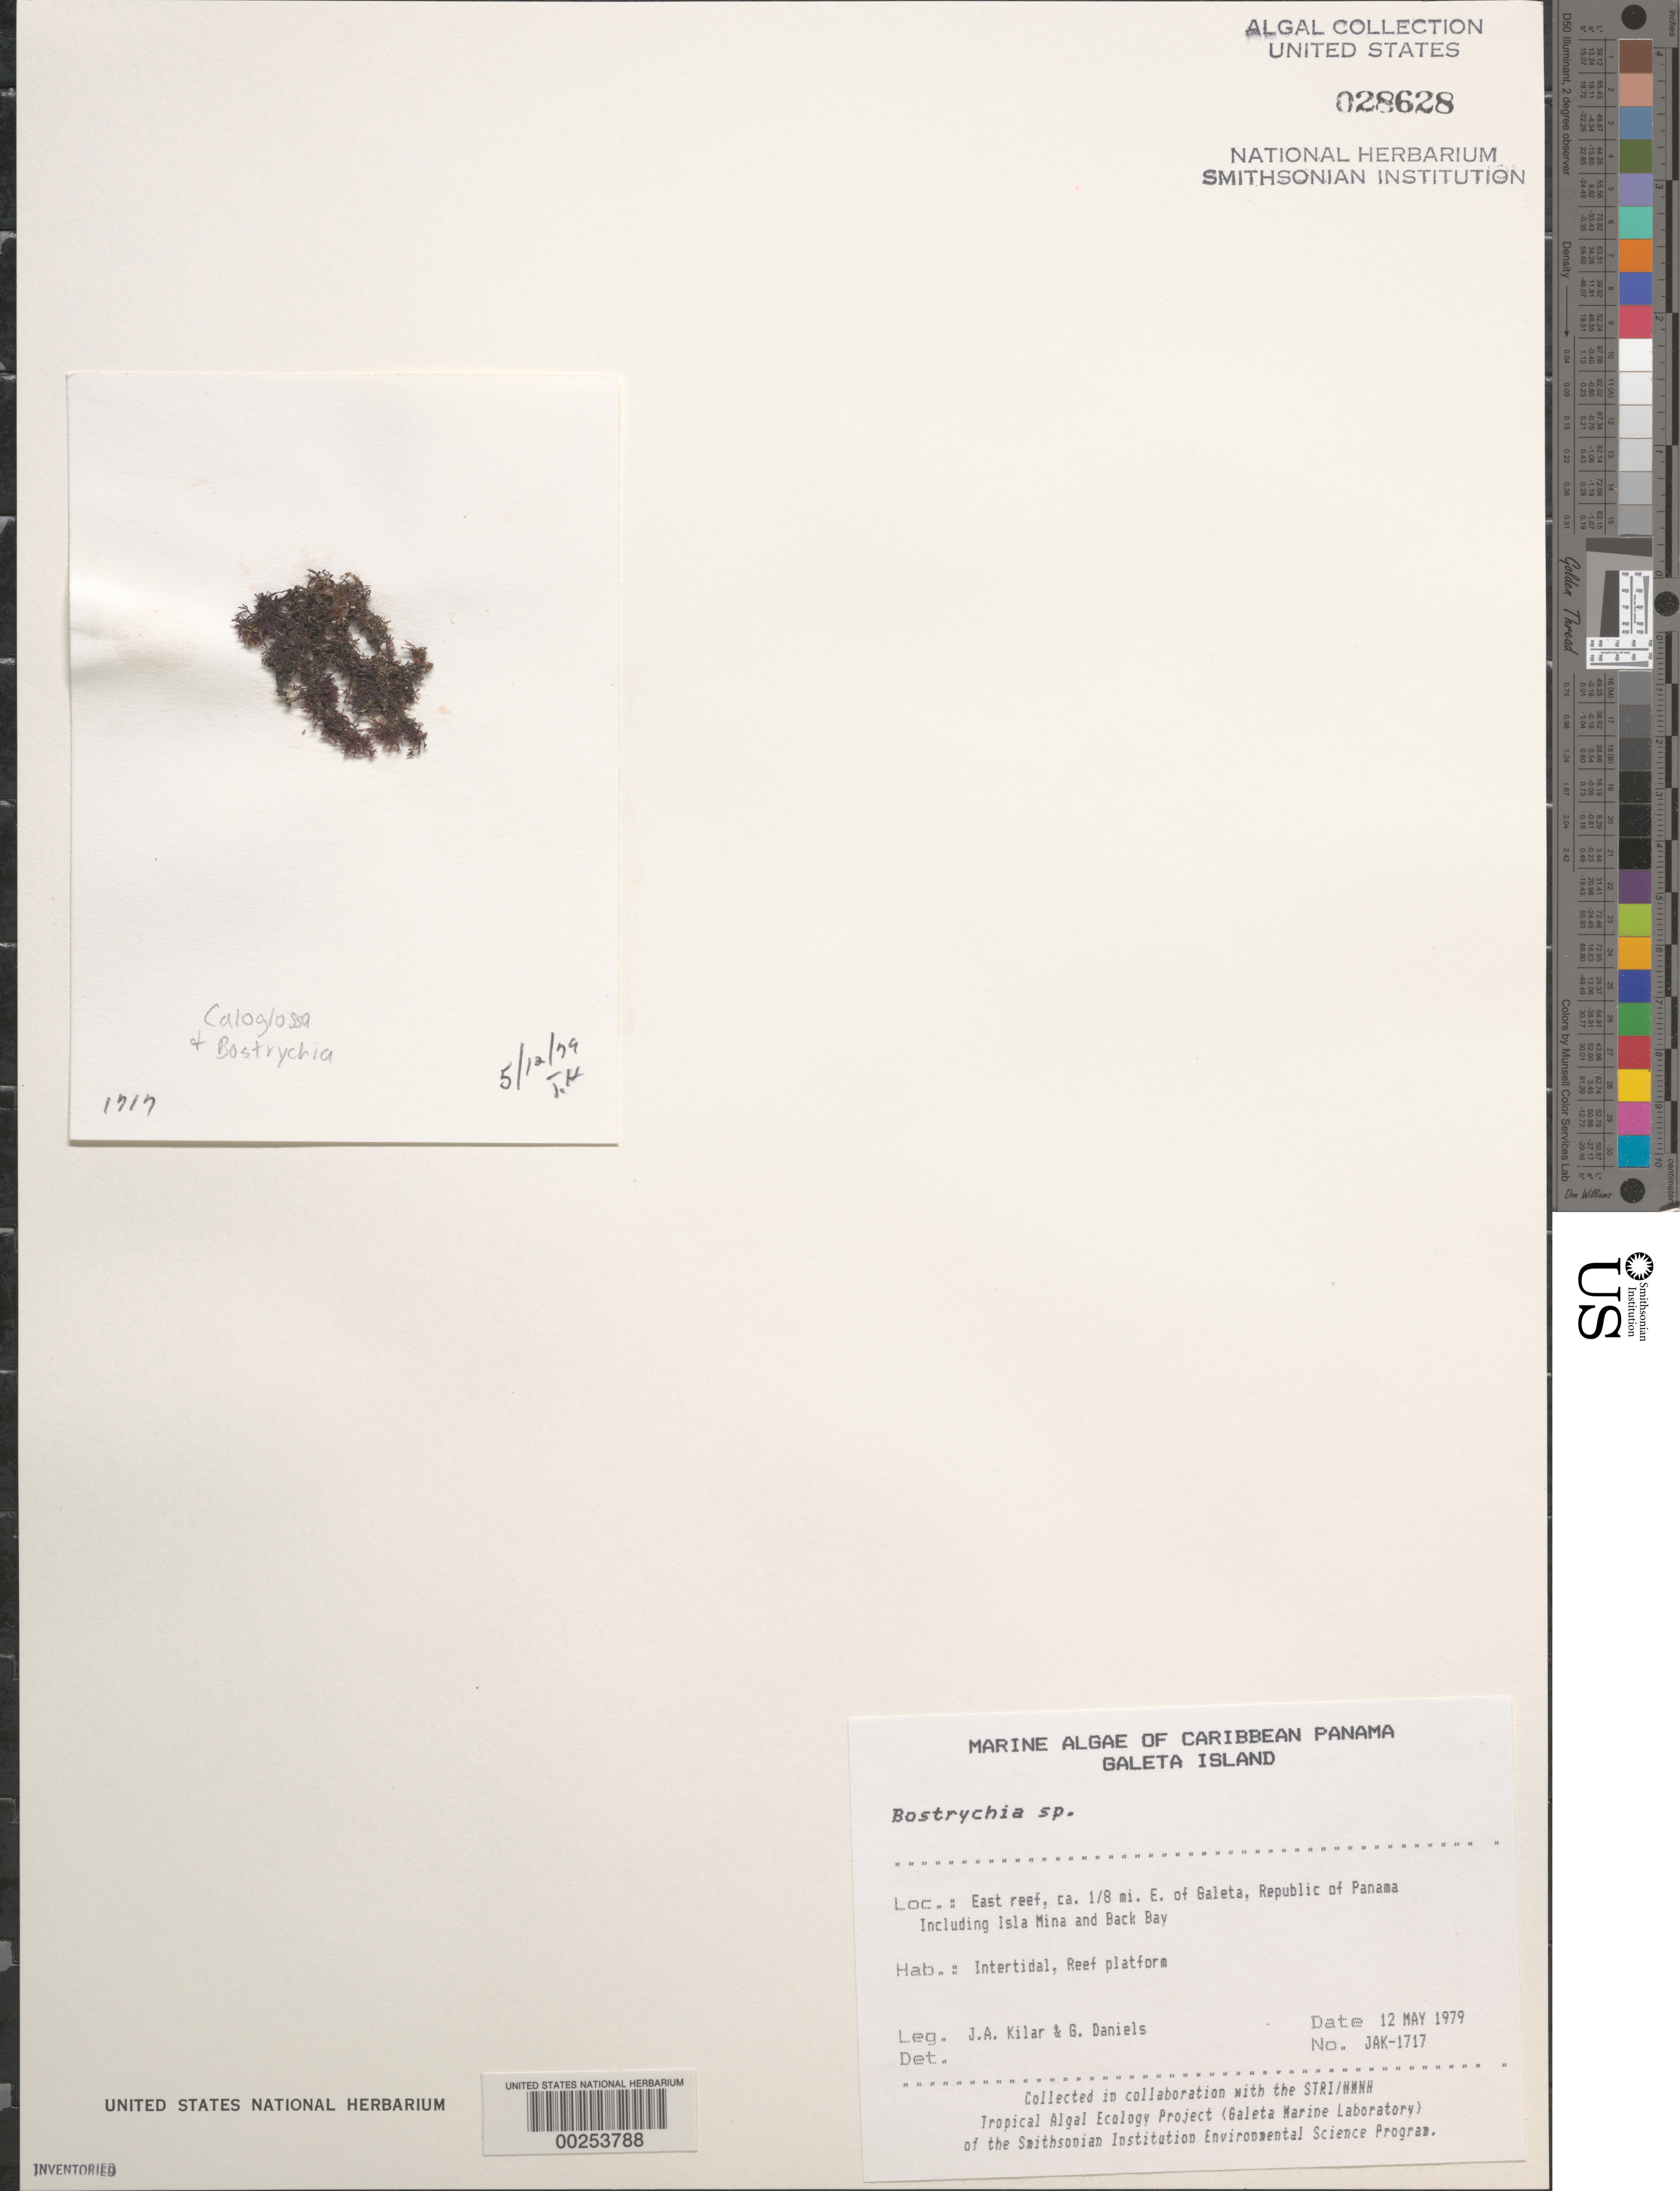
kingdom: Plantae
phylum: Rhodophyta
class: Florideophyceae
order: Ceramiales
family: Rhodomelaceae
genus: Bostrychia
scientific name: Bostrychia sp.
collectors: J. A. Kilar & G. S. Daniels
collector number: JAK-1717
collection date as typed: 12 May 1979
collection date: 1979-05-12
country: Panama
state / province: Colón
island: Galeta Island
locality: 1/8th mile east of Galeta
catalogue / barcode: US 28628